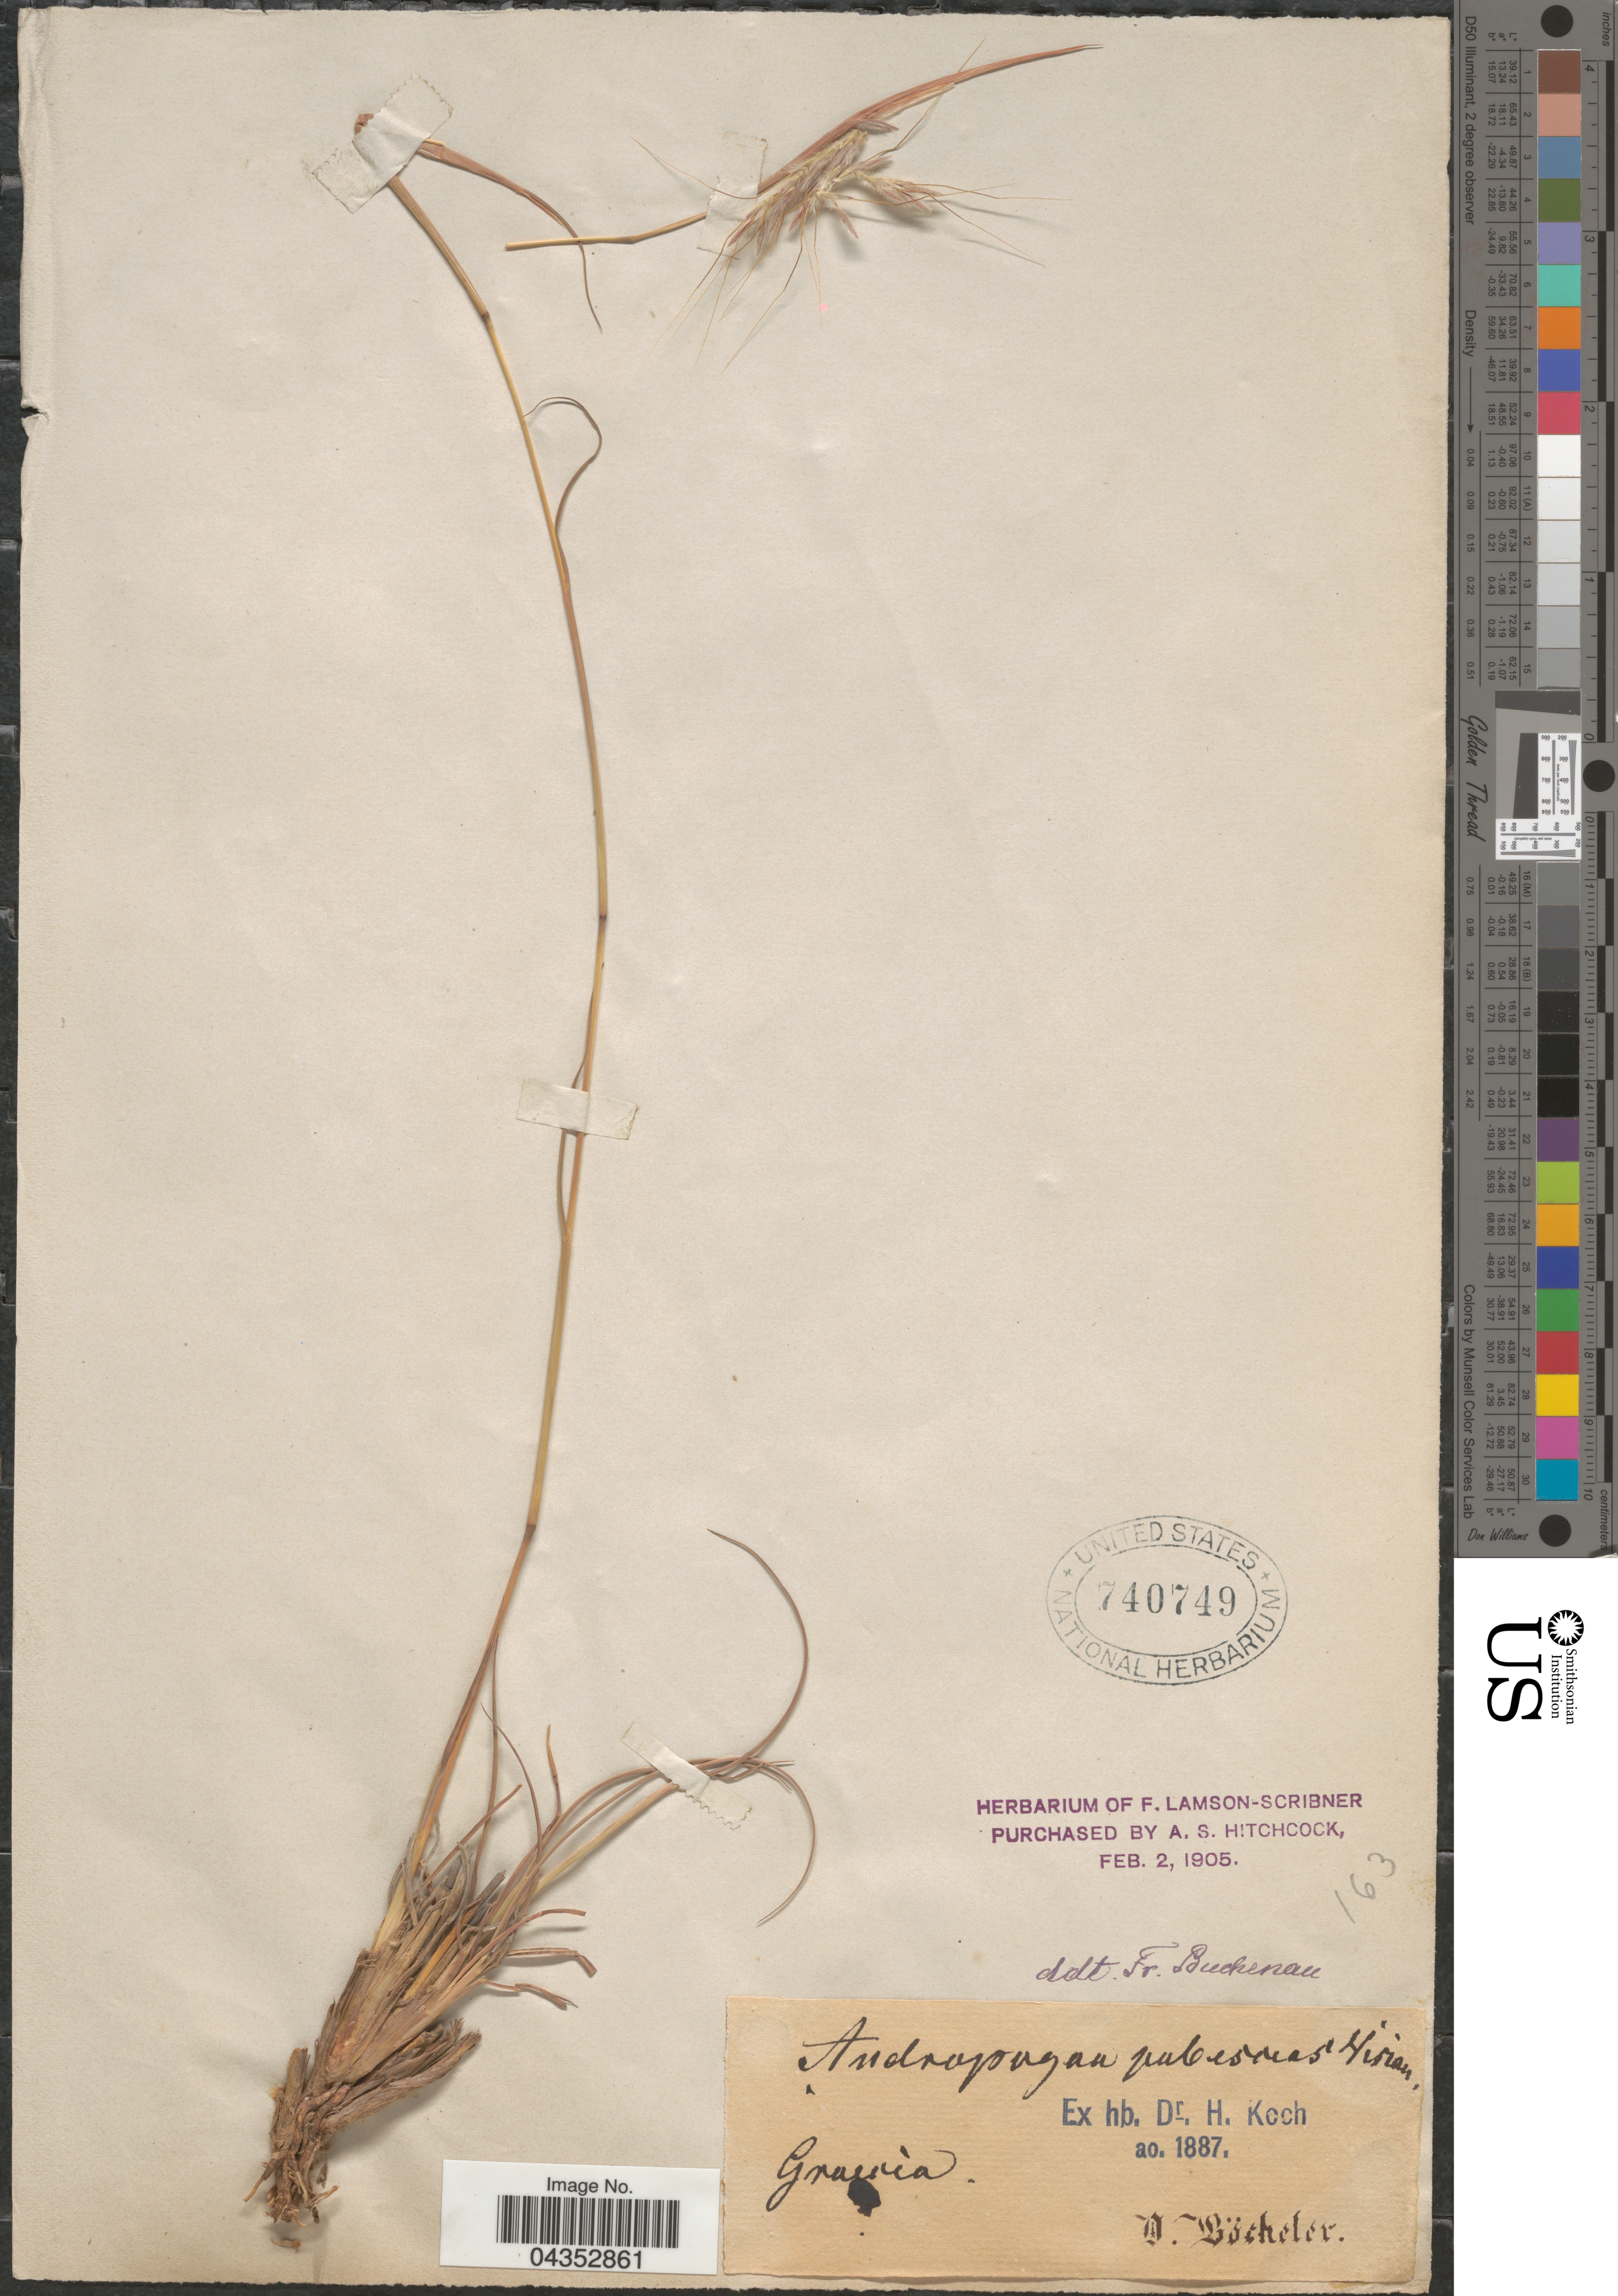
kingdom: Plantae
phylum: Tracheophyta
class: Liliopsida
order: Poales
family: Poaceae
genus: Hyparrhenia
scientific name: Hyparrhenia hirta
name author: (L.) Stapf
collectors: J. O. Boeckeler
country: Greece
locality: Graecia.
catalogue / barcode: US 740749